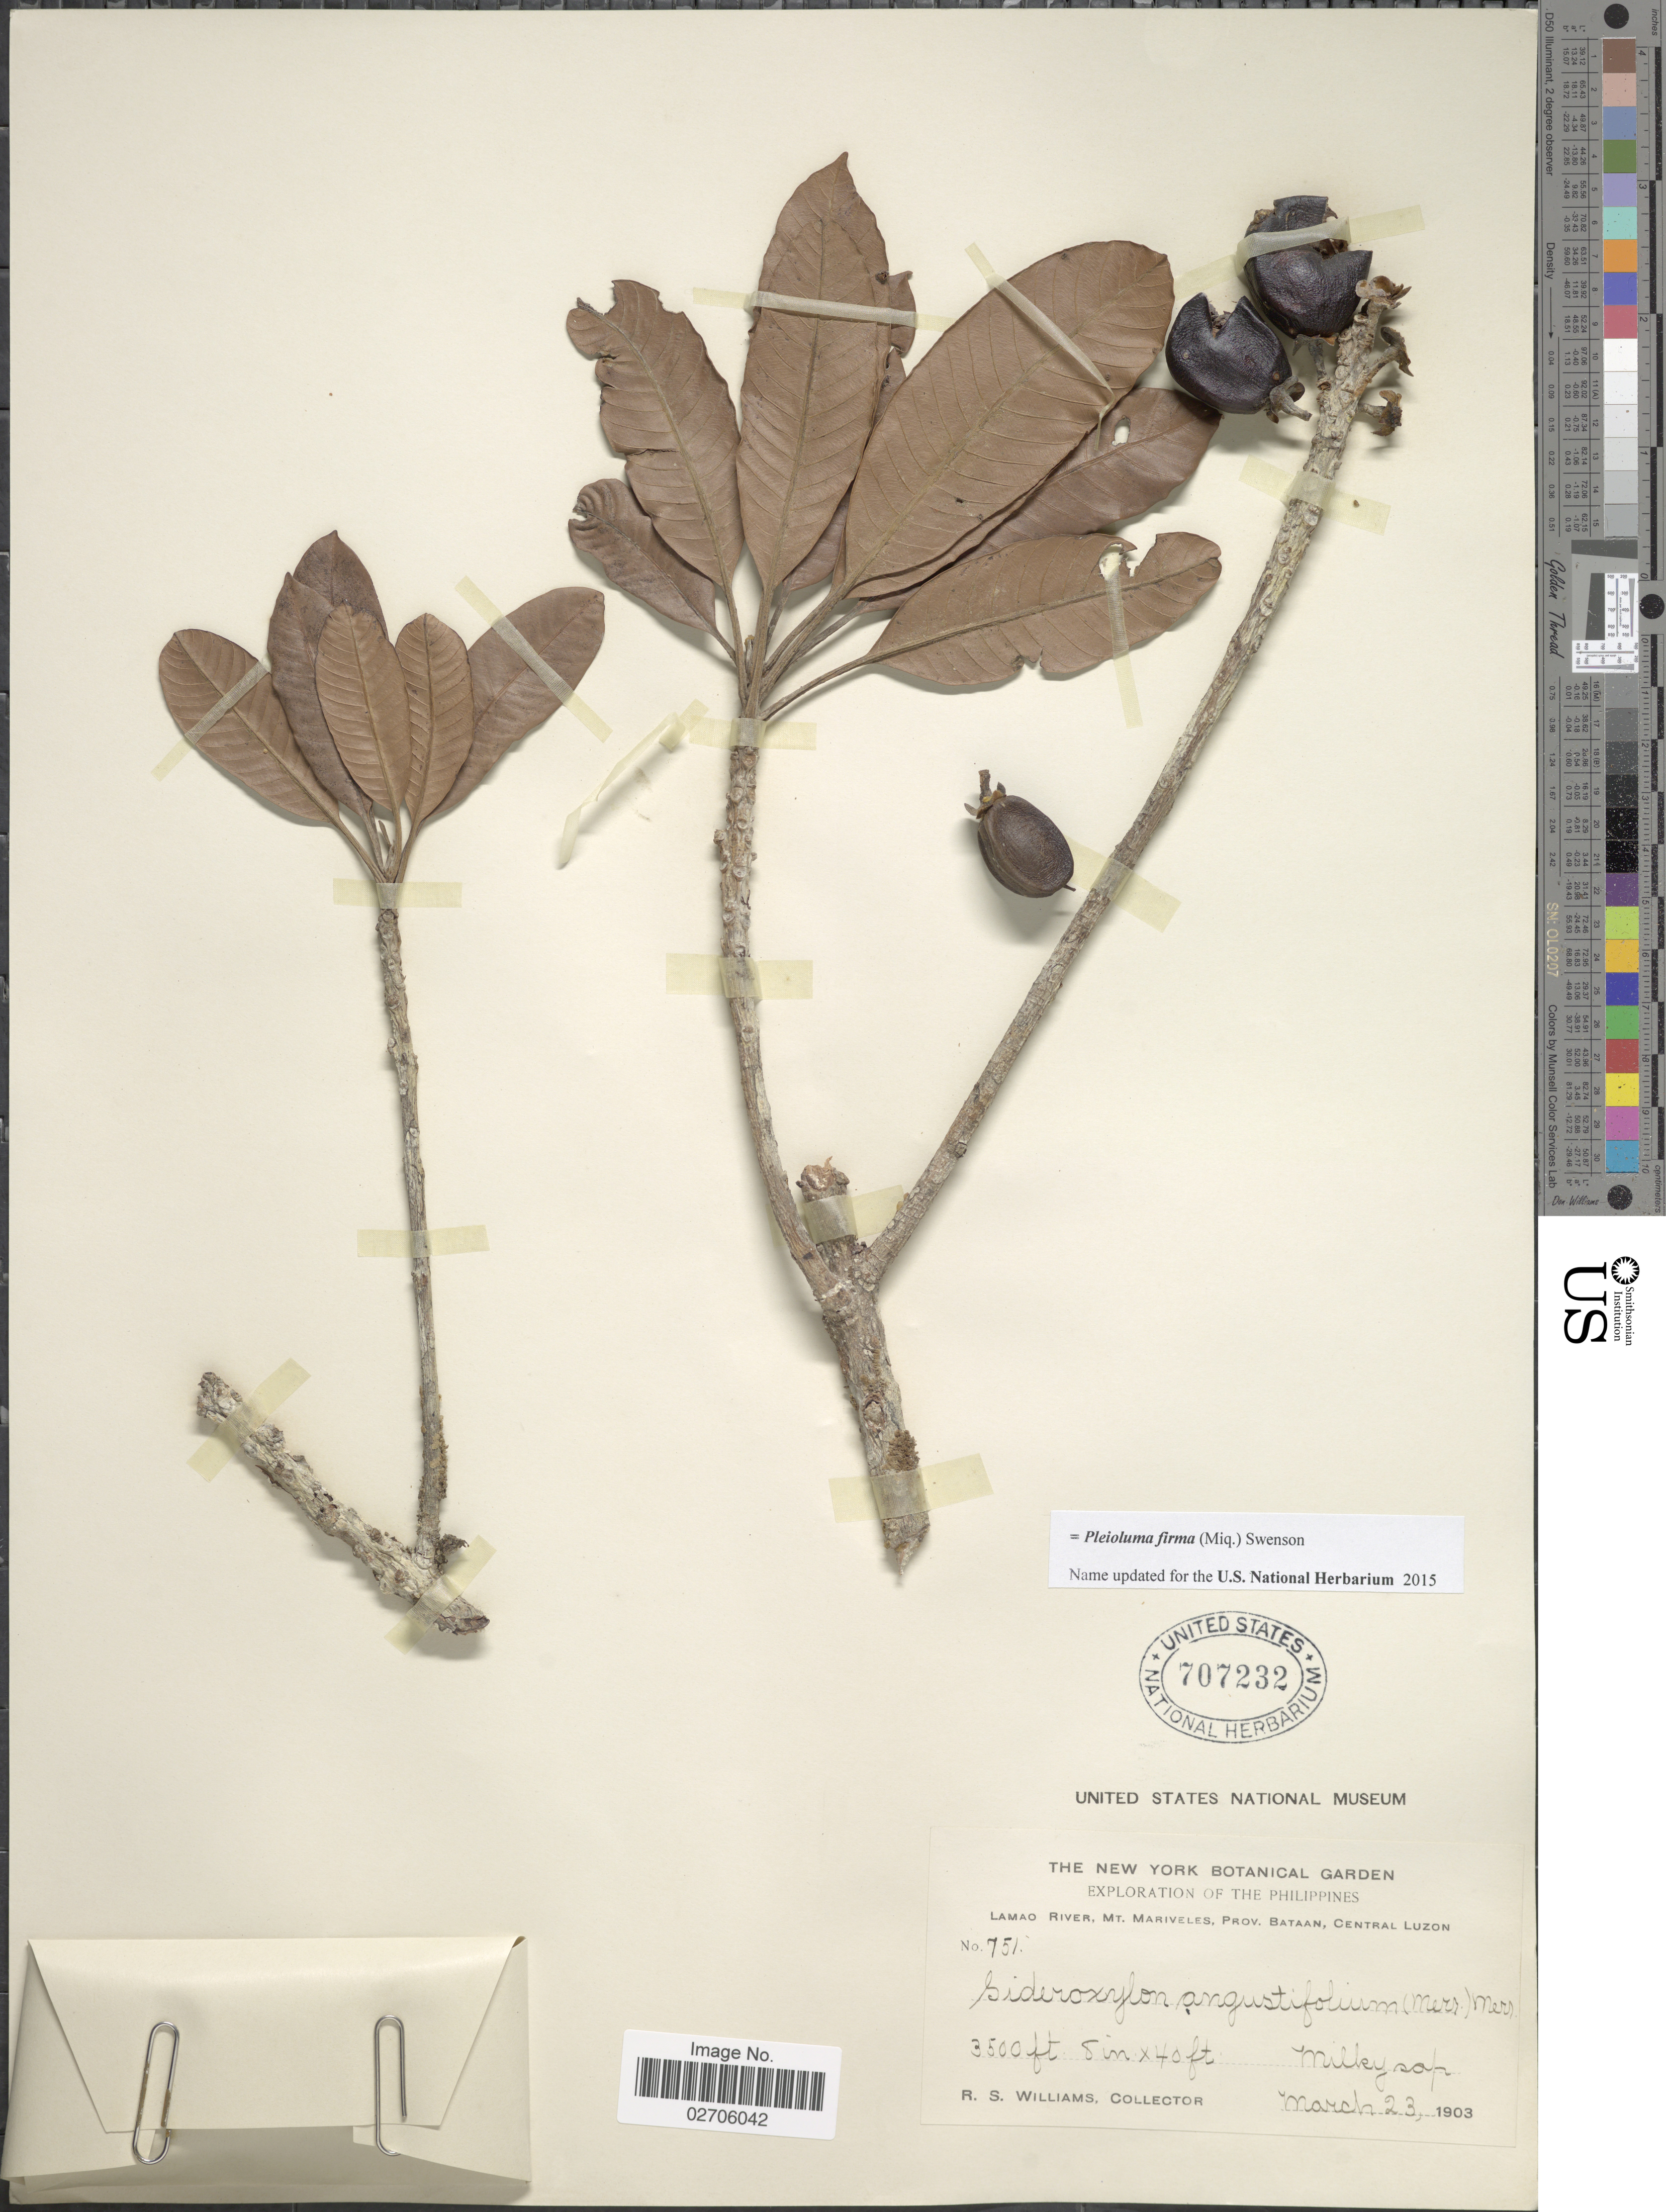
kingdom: Plantae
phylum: Tracheophyta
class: Magnoliopsida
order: Ericales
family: Sapotaceae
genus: Pleioluma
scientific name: Pleioluma firma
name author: (Miq.) Swenson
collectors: R. S. Williams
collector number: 751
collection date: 1903-03-23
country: Philippines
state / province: Central Luzon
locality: Lamao River, Mt. Mariveles, Prov. Bataan.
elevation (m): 1067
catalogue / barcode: US 707232